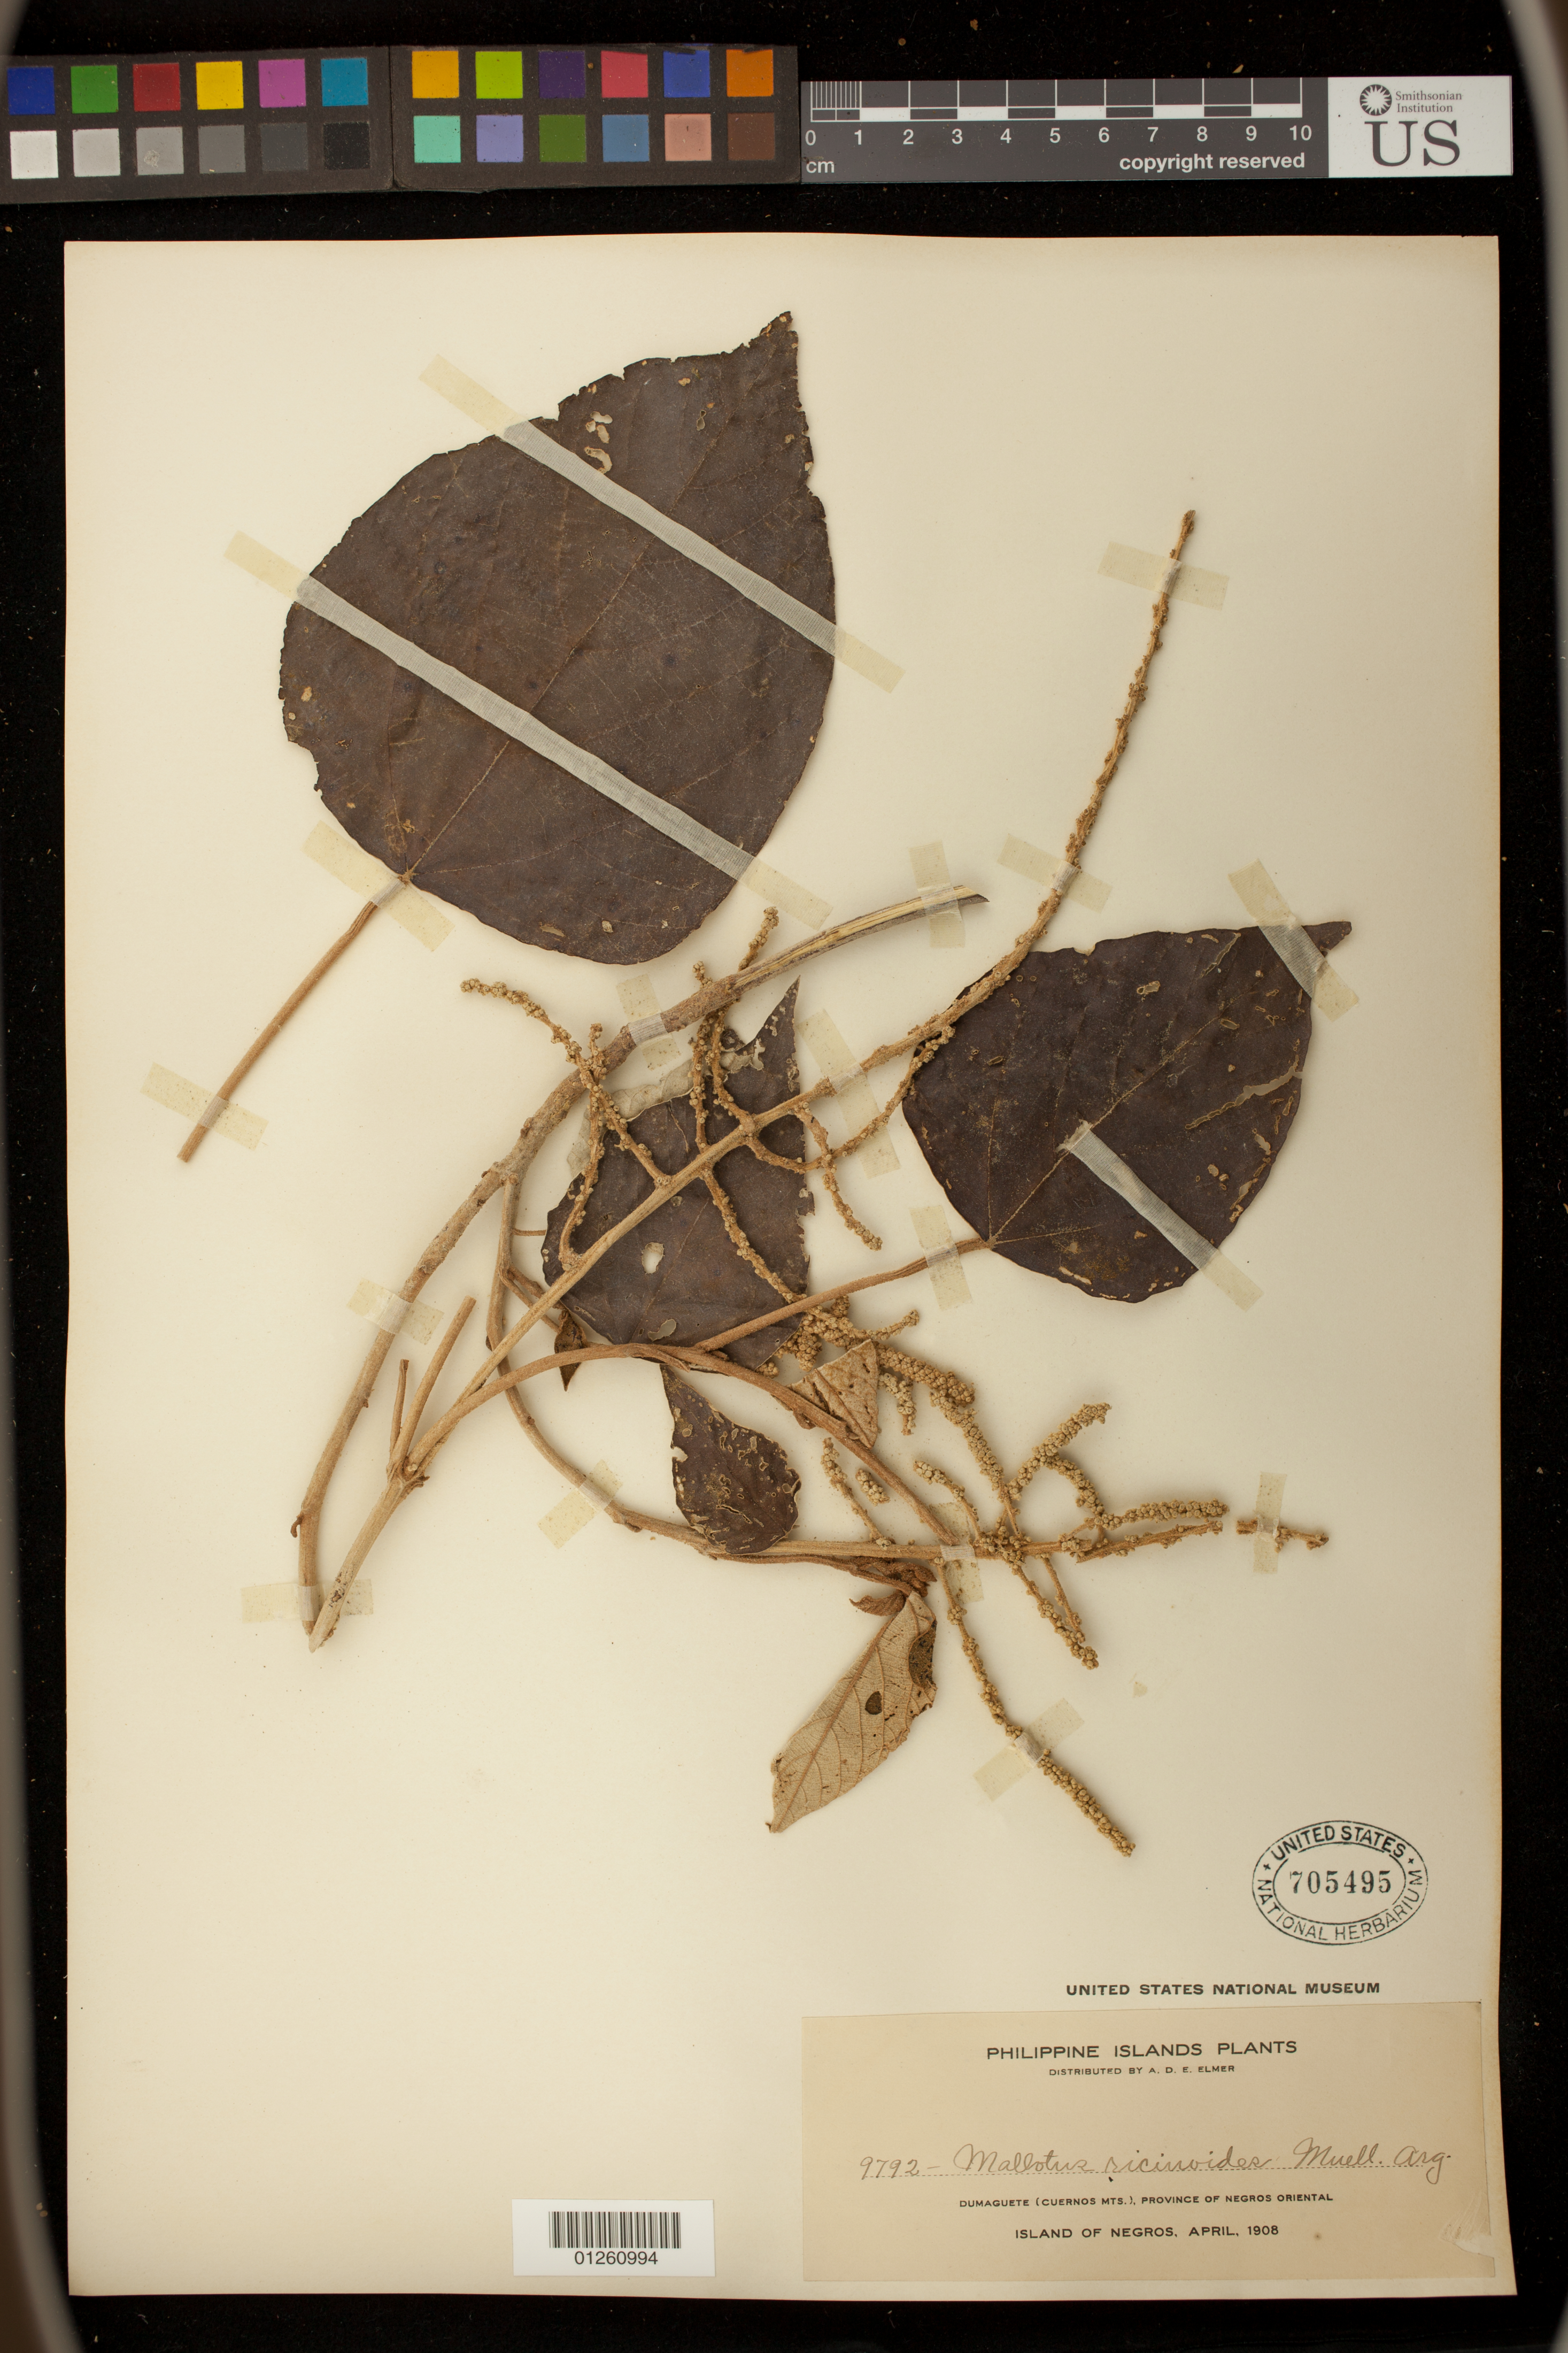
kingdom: Plantae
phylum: Tracheophyta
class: Magnoliopsida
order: Malpighiales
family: Euphorbiaceae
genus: Mallotus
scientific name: Mallotus ricinoides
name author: (Pers.) Müll. Arg.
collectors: A. D. E. Elmer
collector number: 9792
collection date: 1908-04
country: Philippines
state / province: Central Visayas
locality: Dumaguete (Cuernos Mts.) Province of Negros Oriental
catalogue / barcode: US 705495